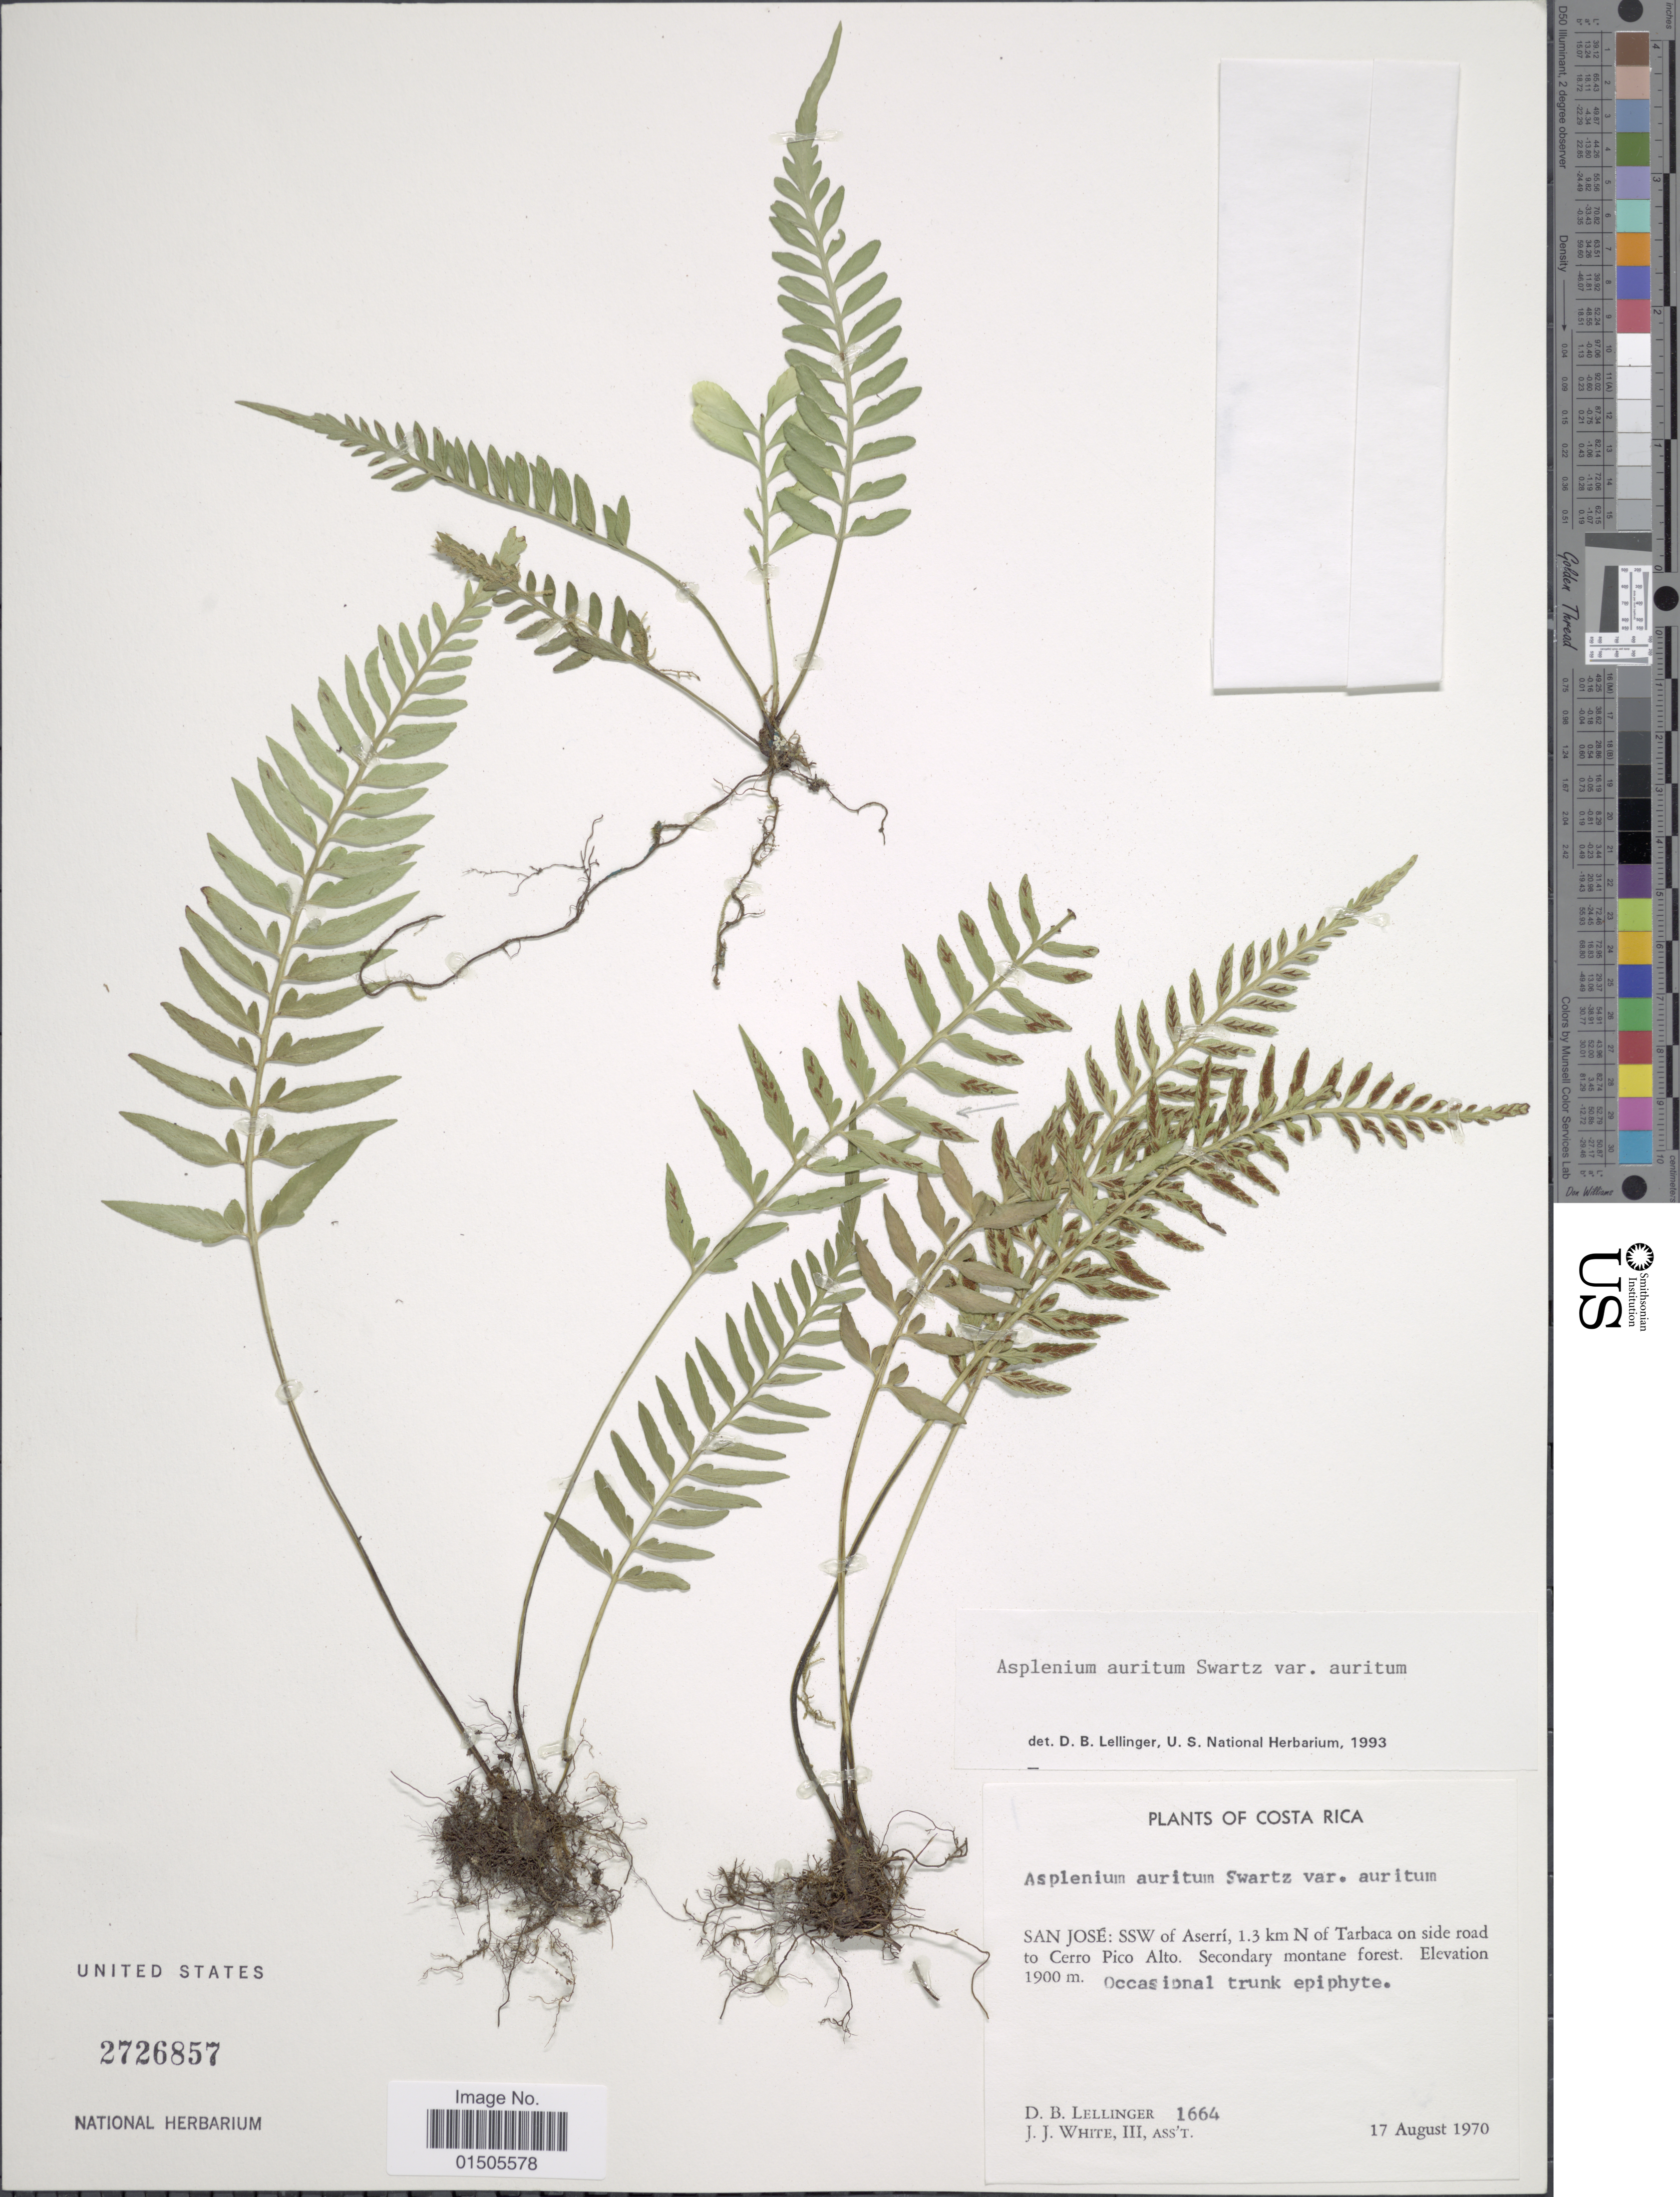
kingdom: Plantae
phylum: Tracheophyta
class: Polypodiopsida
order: Polypodiales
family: Aspleniaceae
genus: Asplenium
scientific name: Asplenium auritum var. auritum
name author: Sw.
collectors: D. B. Lellinger & J. J. White III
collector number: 1664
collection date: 1970-08-17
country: Costa Rica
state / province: San José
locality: SSW of Asserri, 1.3 km N of Tarbaca on side road to Cerro Pico Alta. Secodary montane forest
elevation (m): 1900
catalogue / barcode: US 2726857